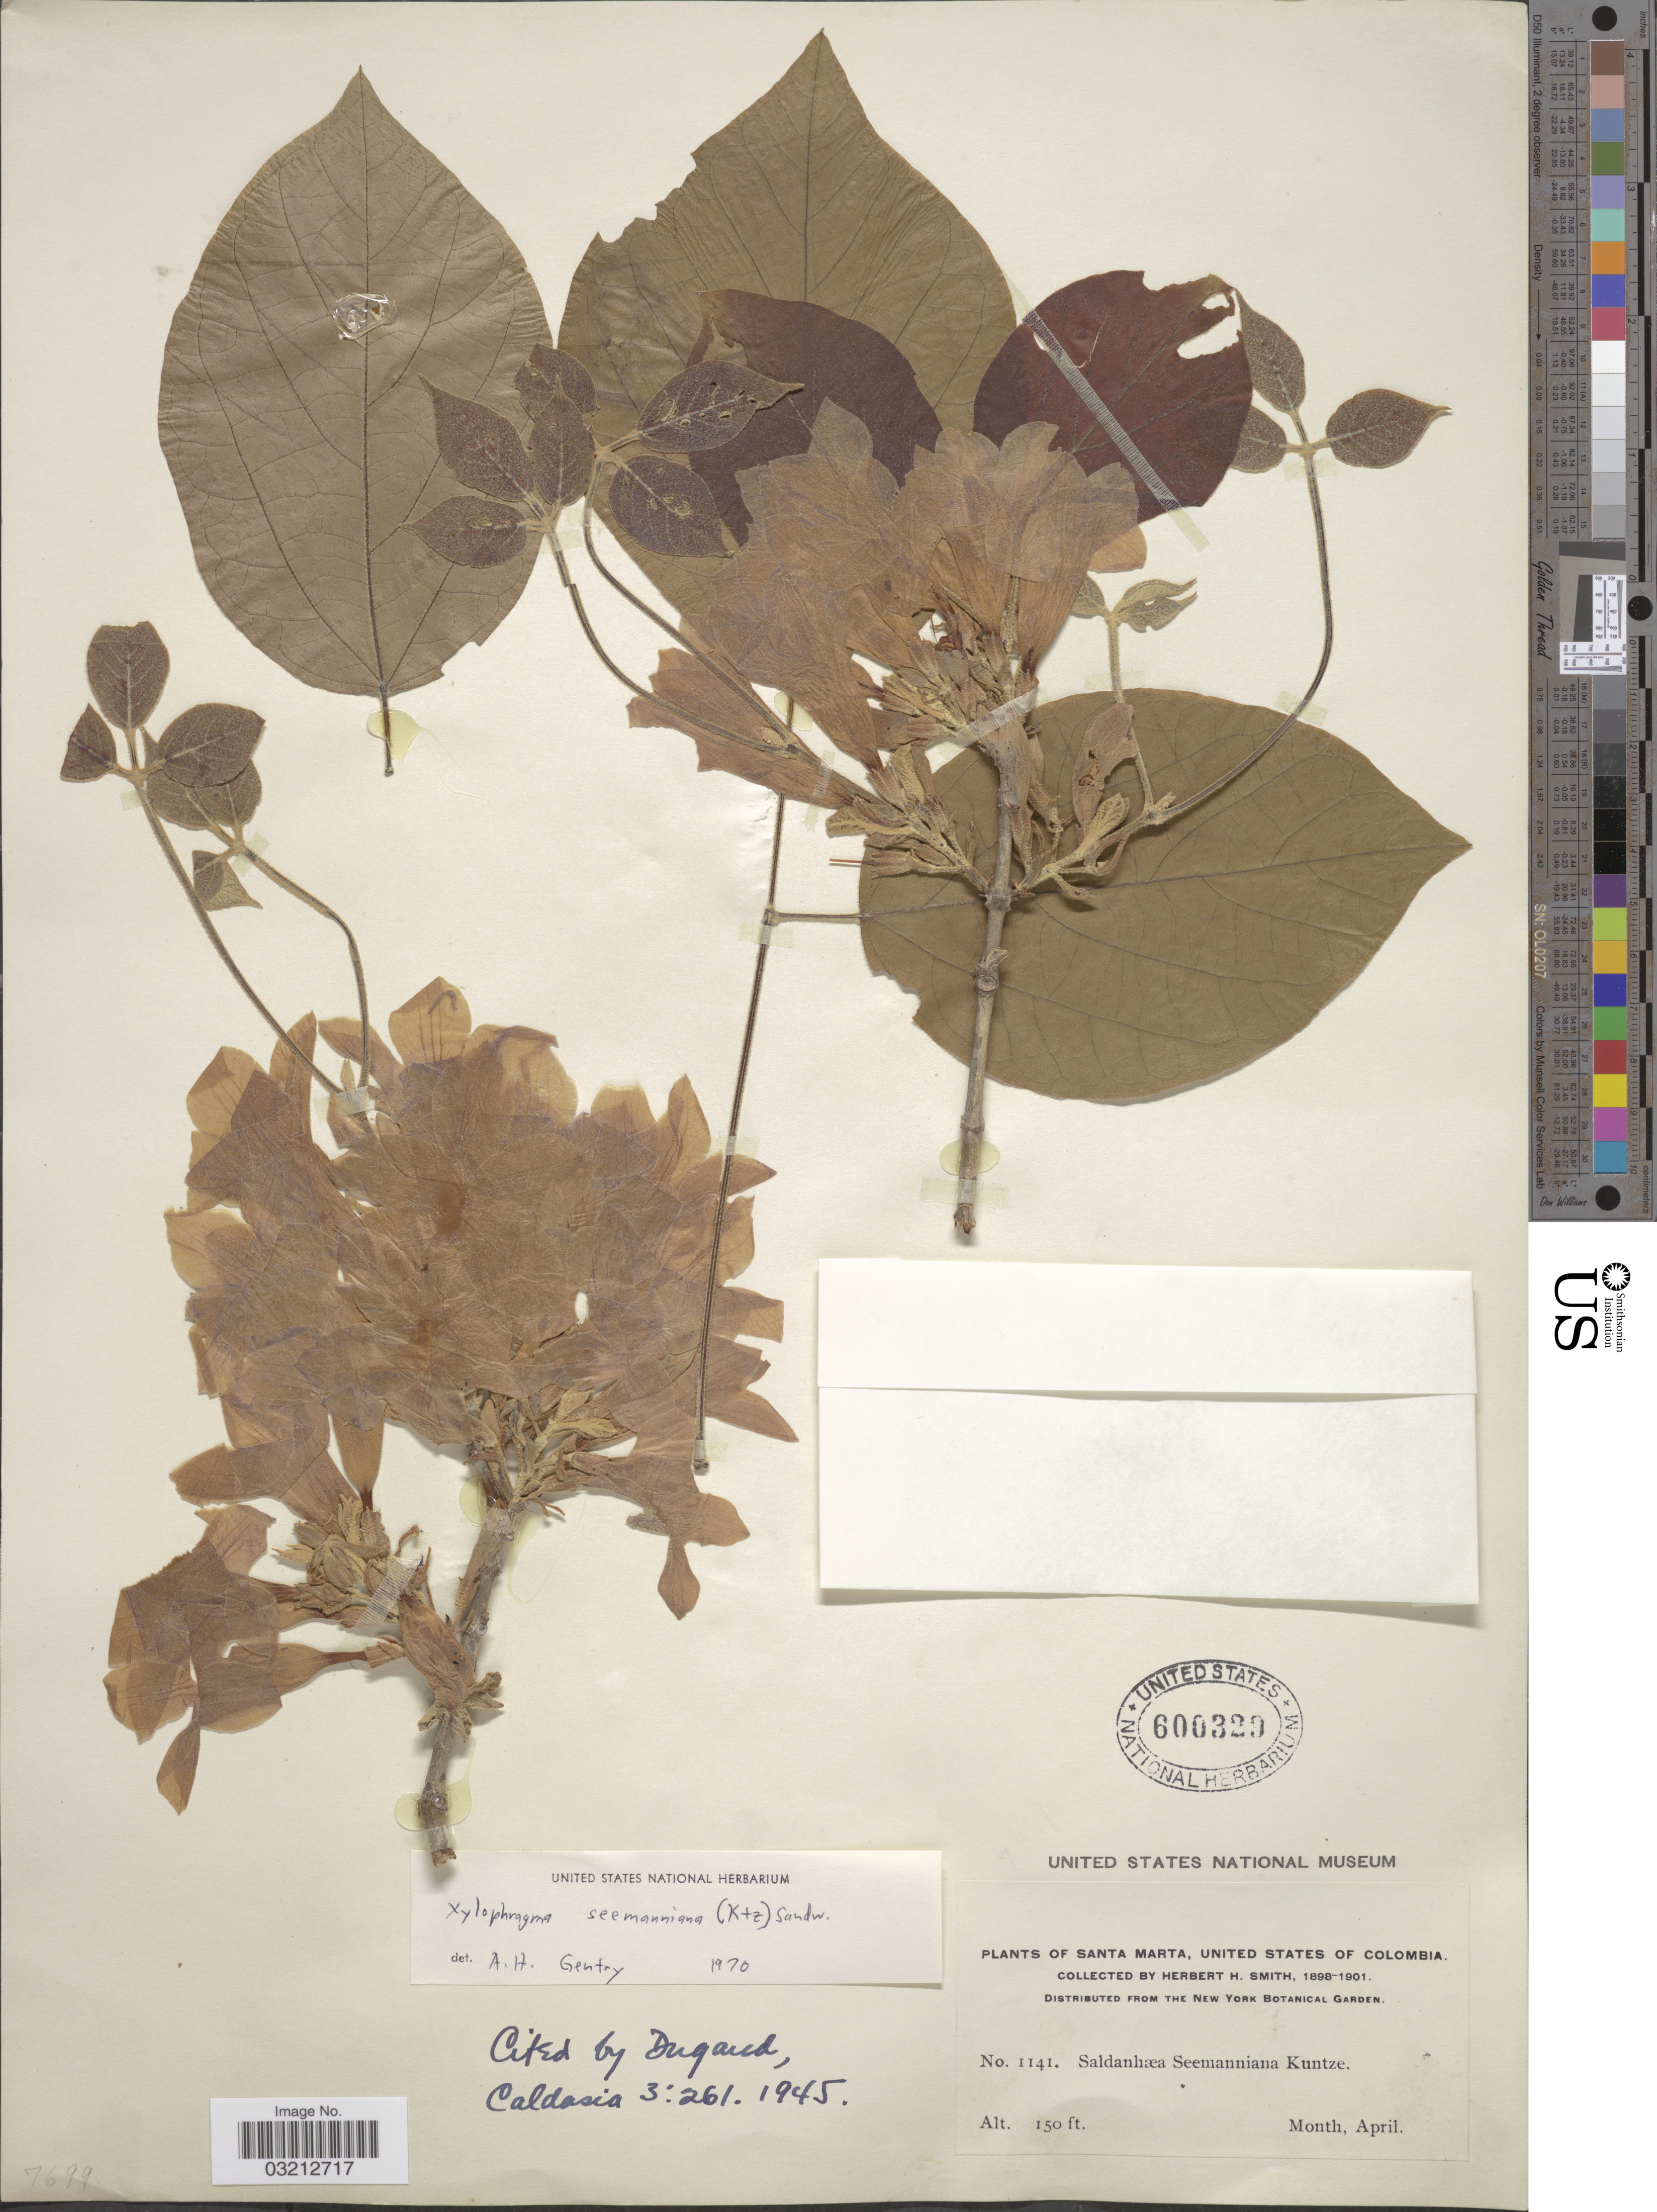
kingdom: Plantae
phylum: Tracheophyta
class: Magnoliopsida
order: Lamiales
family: Bignoniaceae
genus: Xylophragma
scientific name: Xylophragma seemannianum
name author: (Kuntze) Sandwith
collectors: Herbert H. Smith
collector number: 1141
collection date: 1898-04/1901-04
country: Colombia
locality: Santa Marta.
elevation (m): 46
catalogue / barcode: US 600329